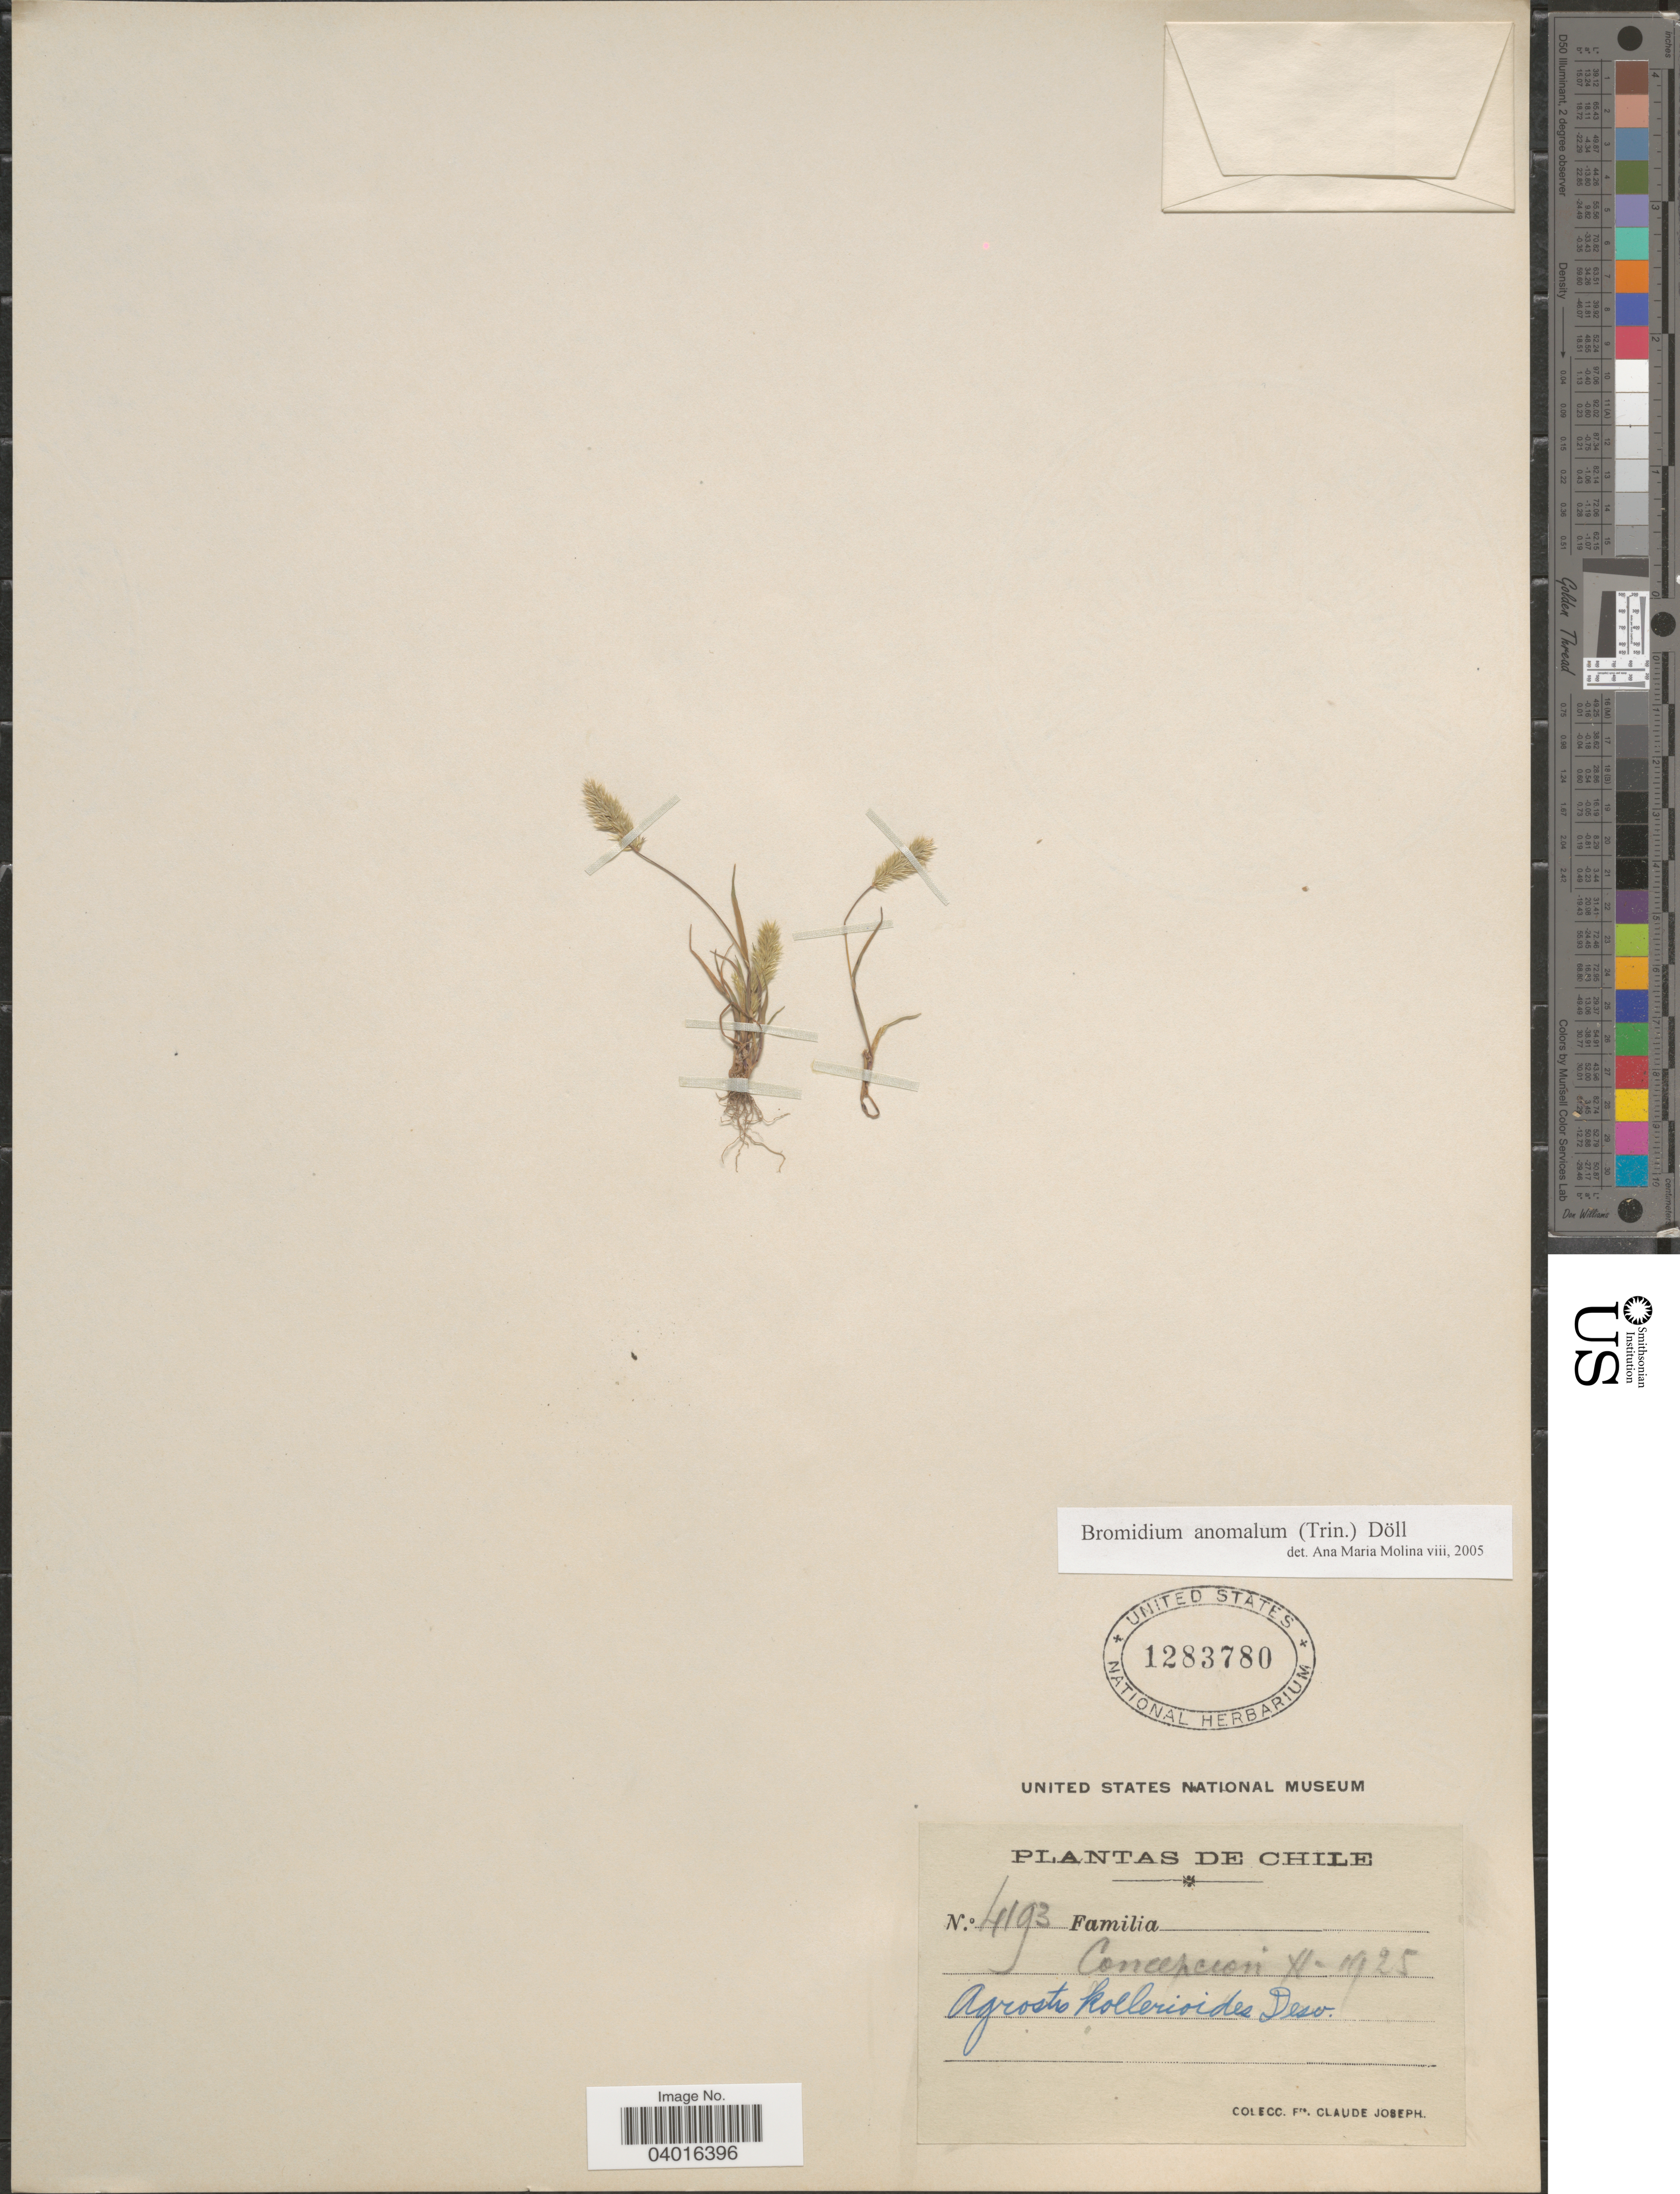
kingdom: Plantae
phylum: Tracheophyta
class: Liliopsida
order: Poales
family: Poaceae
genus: Bromidium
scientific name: Bromidium anomalum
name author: (Trin.) Döll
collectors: Bro. Claude-Joseph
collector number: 4193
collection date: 1925-11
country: Chile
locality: Concepcion.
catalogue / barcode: US 1283780